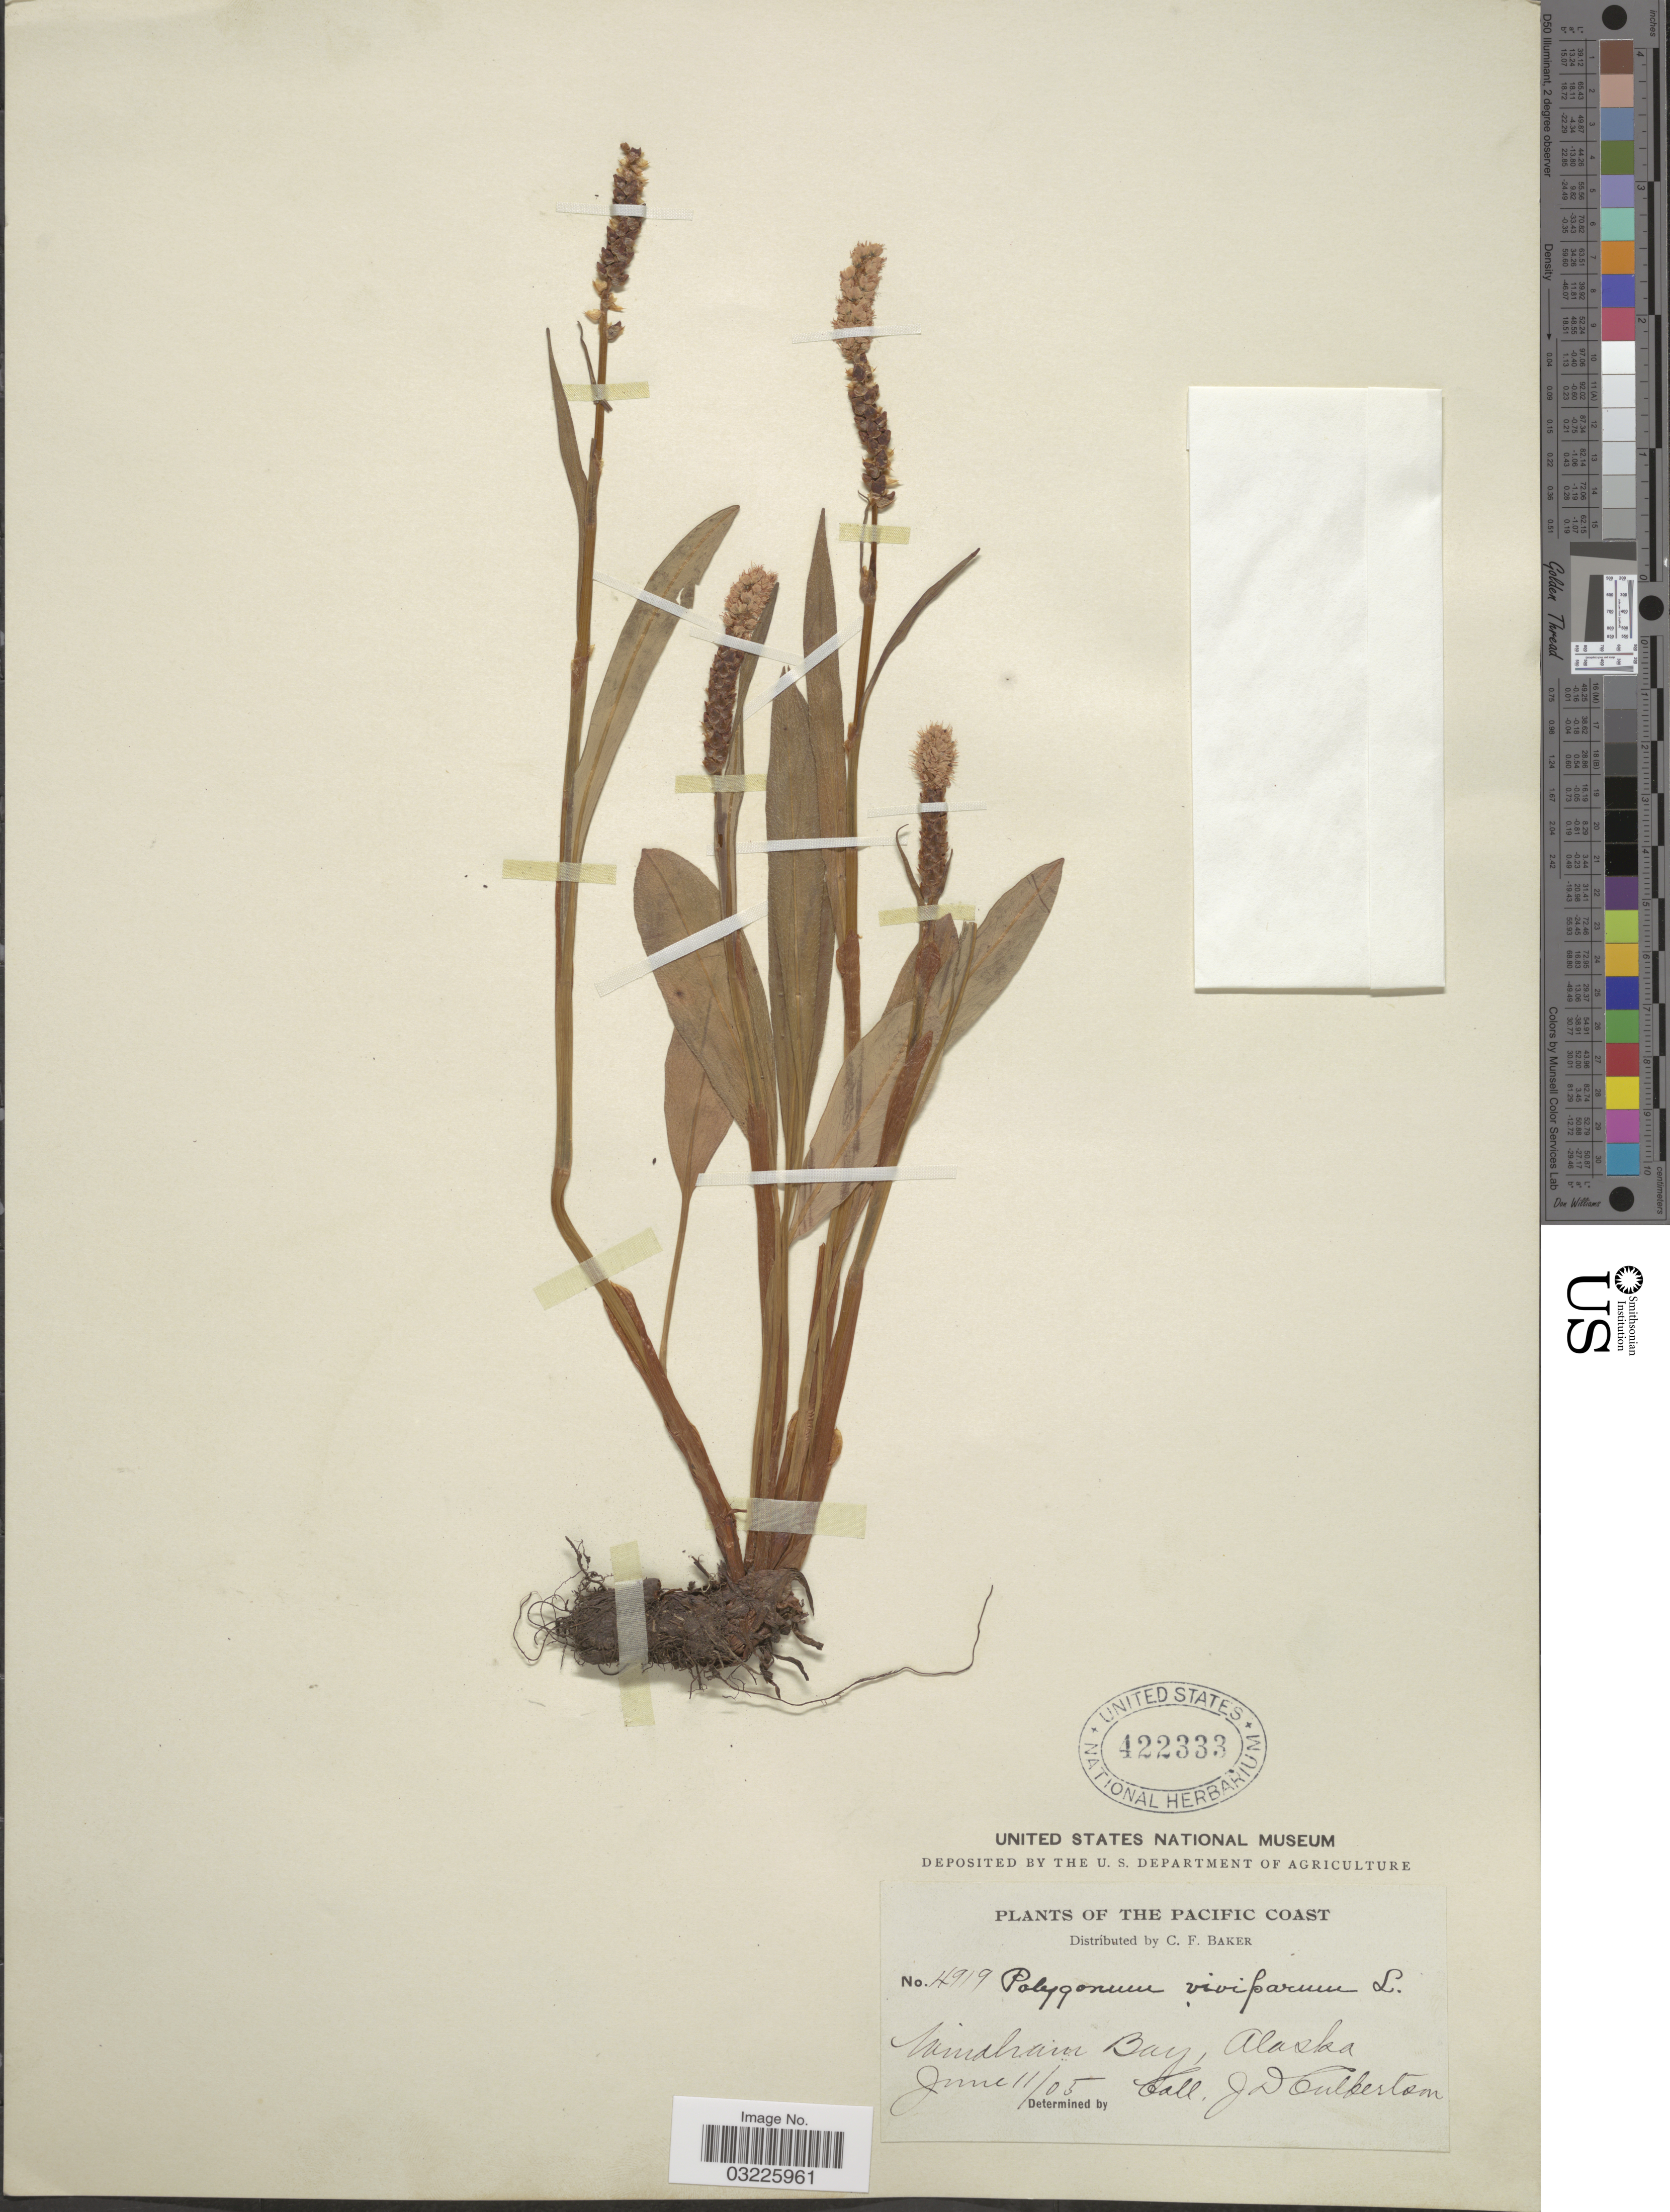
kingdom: Plantae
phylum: Tracheophyta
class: Magnoliopsida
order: Caryophyllales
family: Polygonaceae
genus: Bistorta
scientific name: Bistorta vivipara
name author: (L.) Delarbre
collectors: J. Culbertson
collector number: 4919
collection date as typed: Transcribed d/m/y: 11/6/5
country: United States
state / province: Alaska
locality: Pacific Coast. Windham Bay.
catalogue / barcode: US 422333